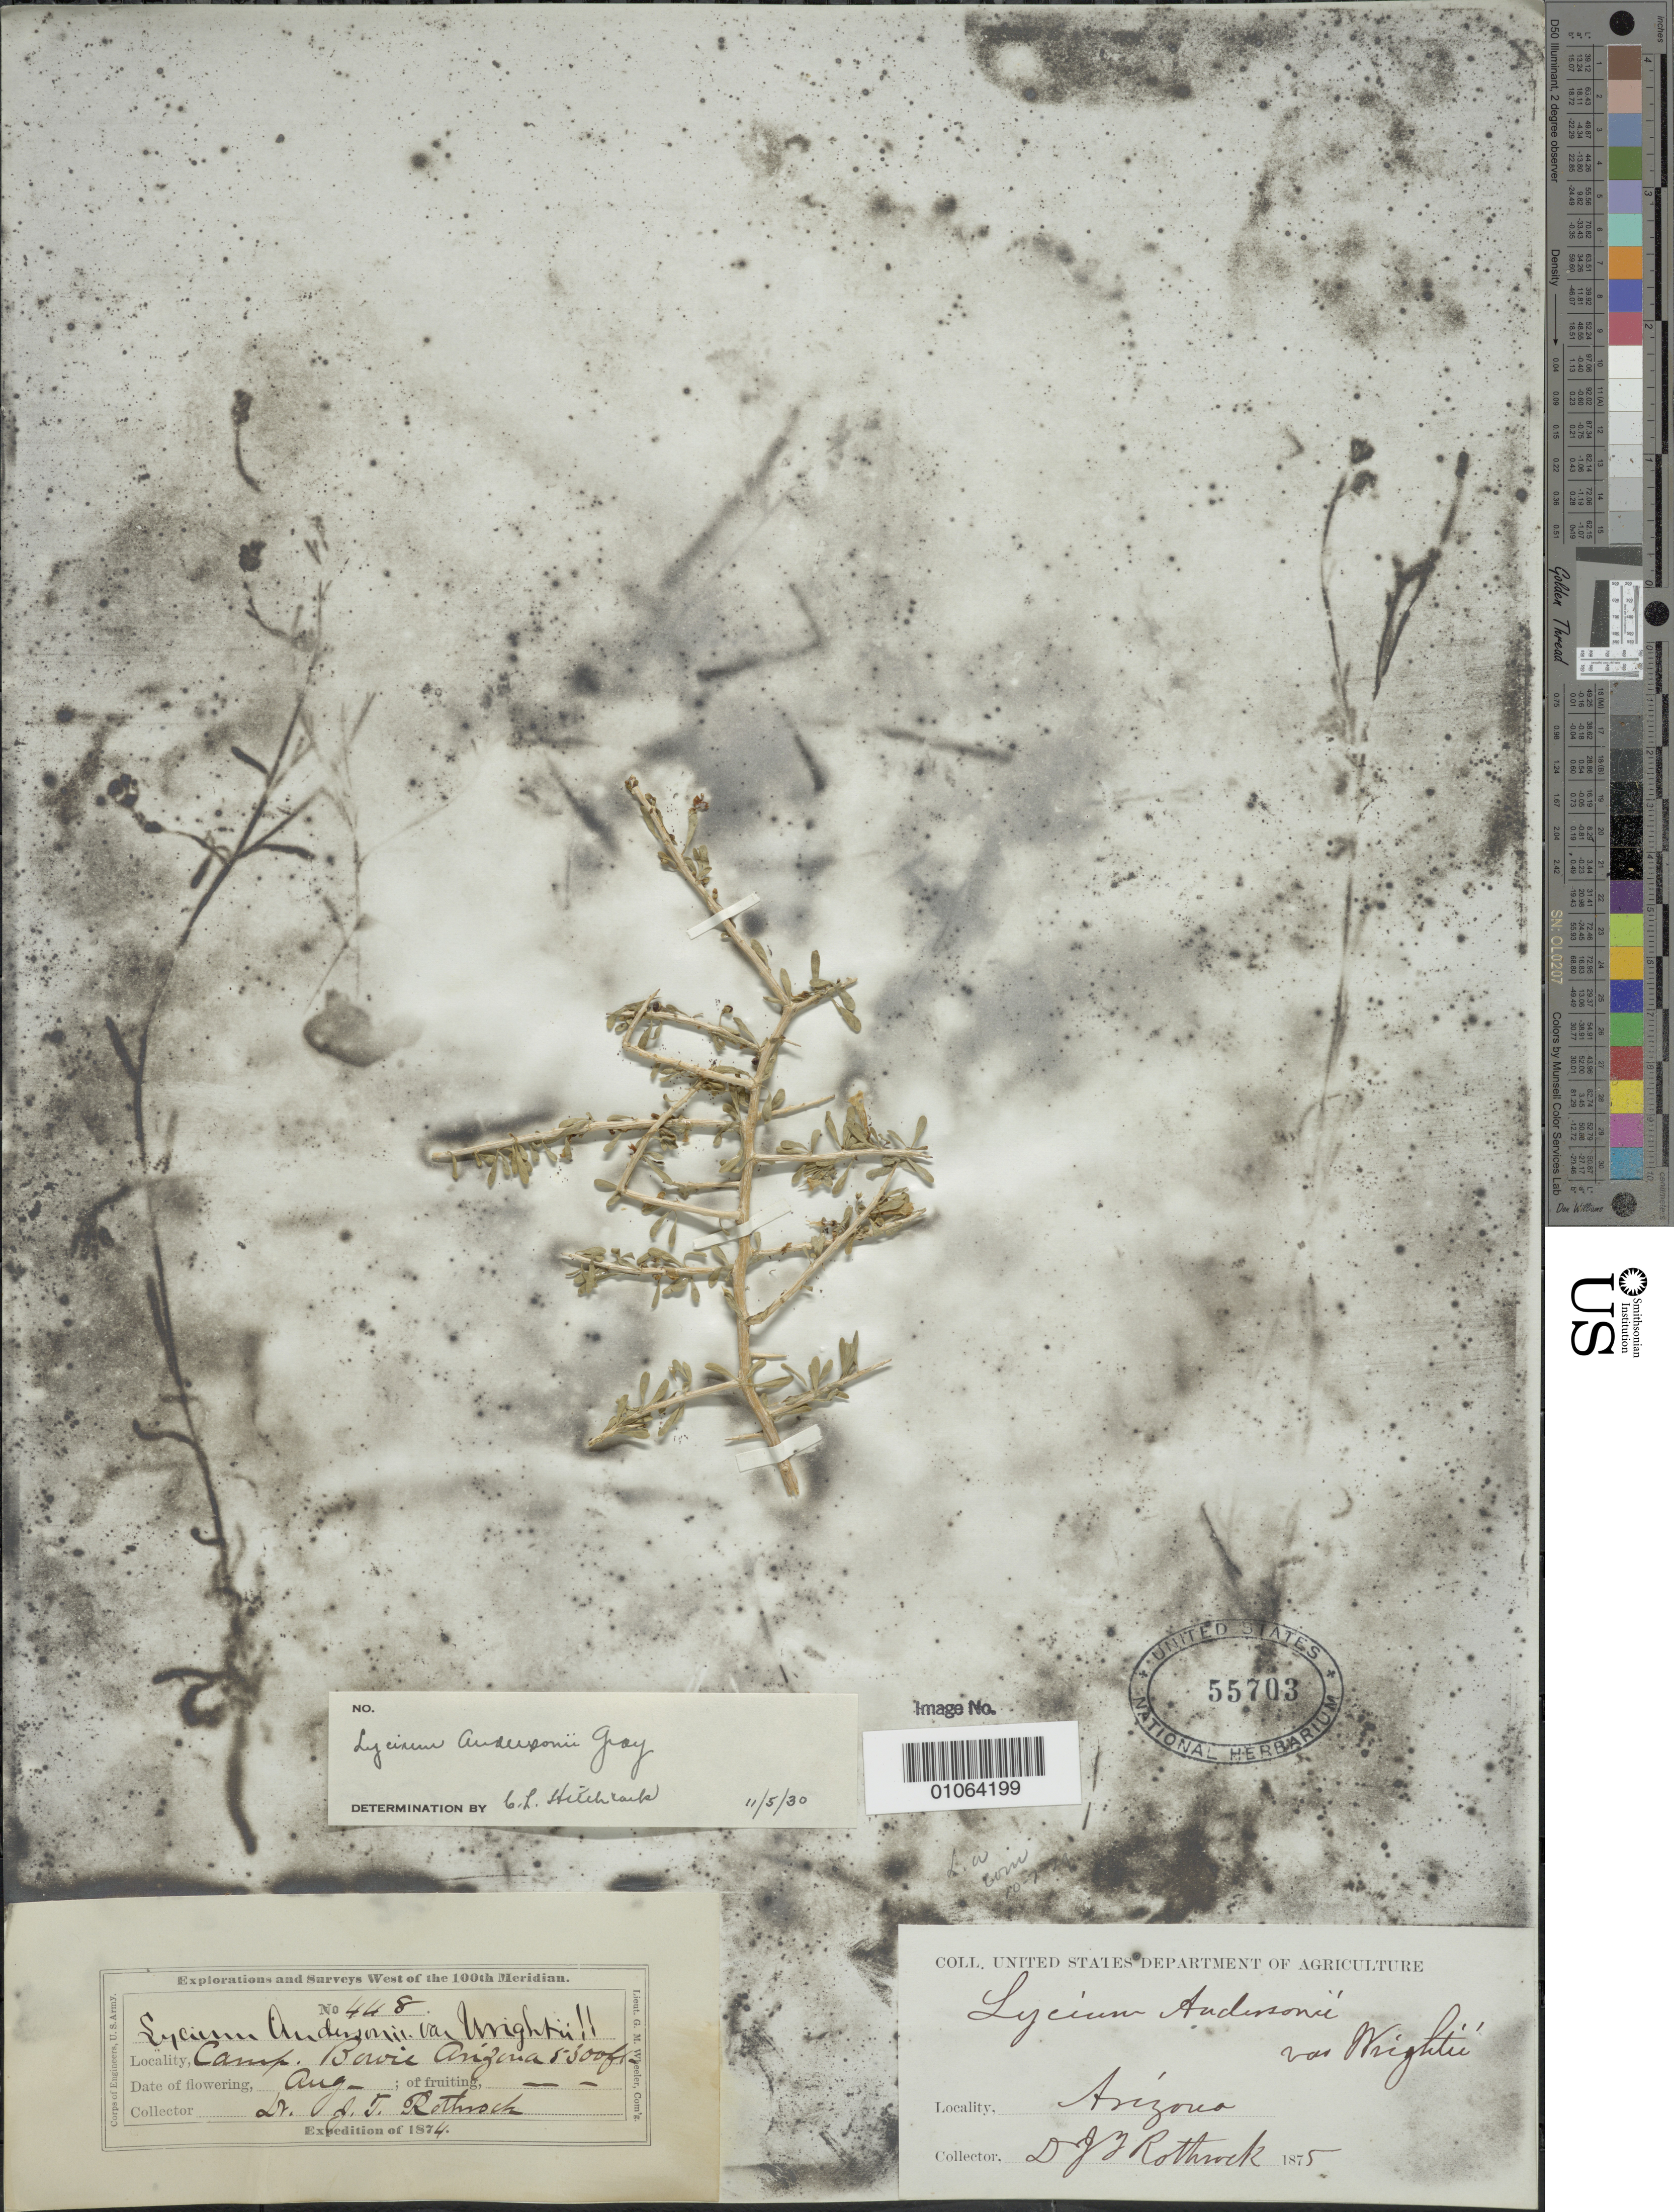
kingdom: Plantae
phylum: Tracheophyta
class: Magnoliopsida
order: Solanales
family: Solanaceae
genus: Lycium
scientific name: Lycium andersonii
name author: A. Gray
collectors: J. T. Rothrock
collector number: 448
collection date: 1874-08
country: United States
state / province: Arizona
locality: Camp Bowie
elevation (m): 1615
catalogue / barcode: US 55703